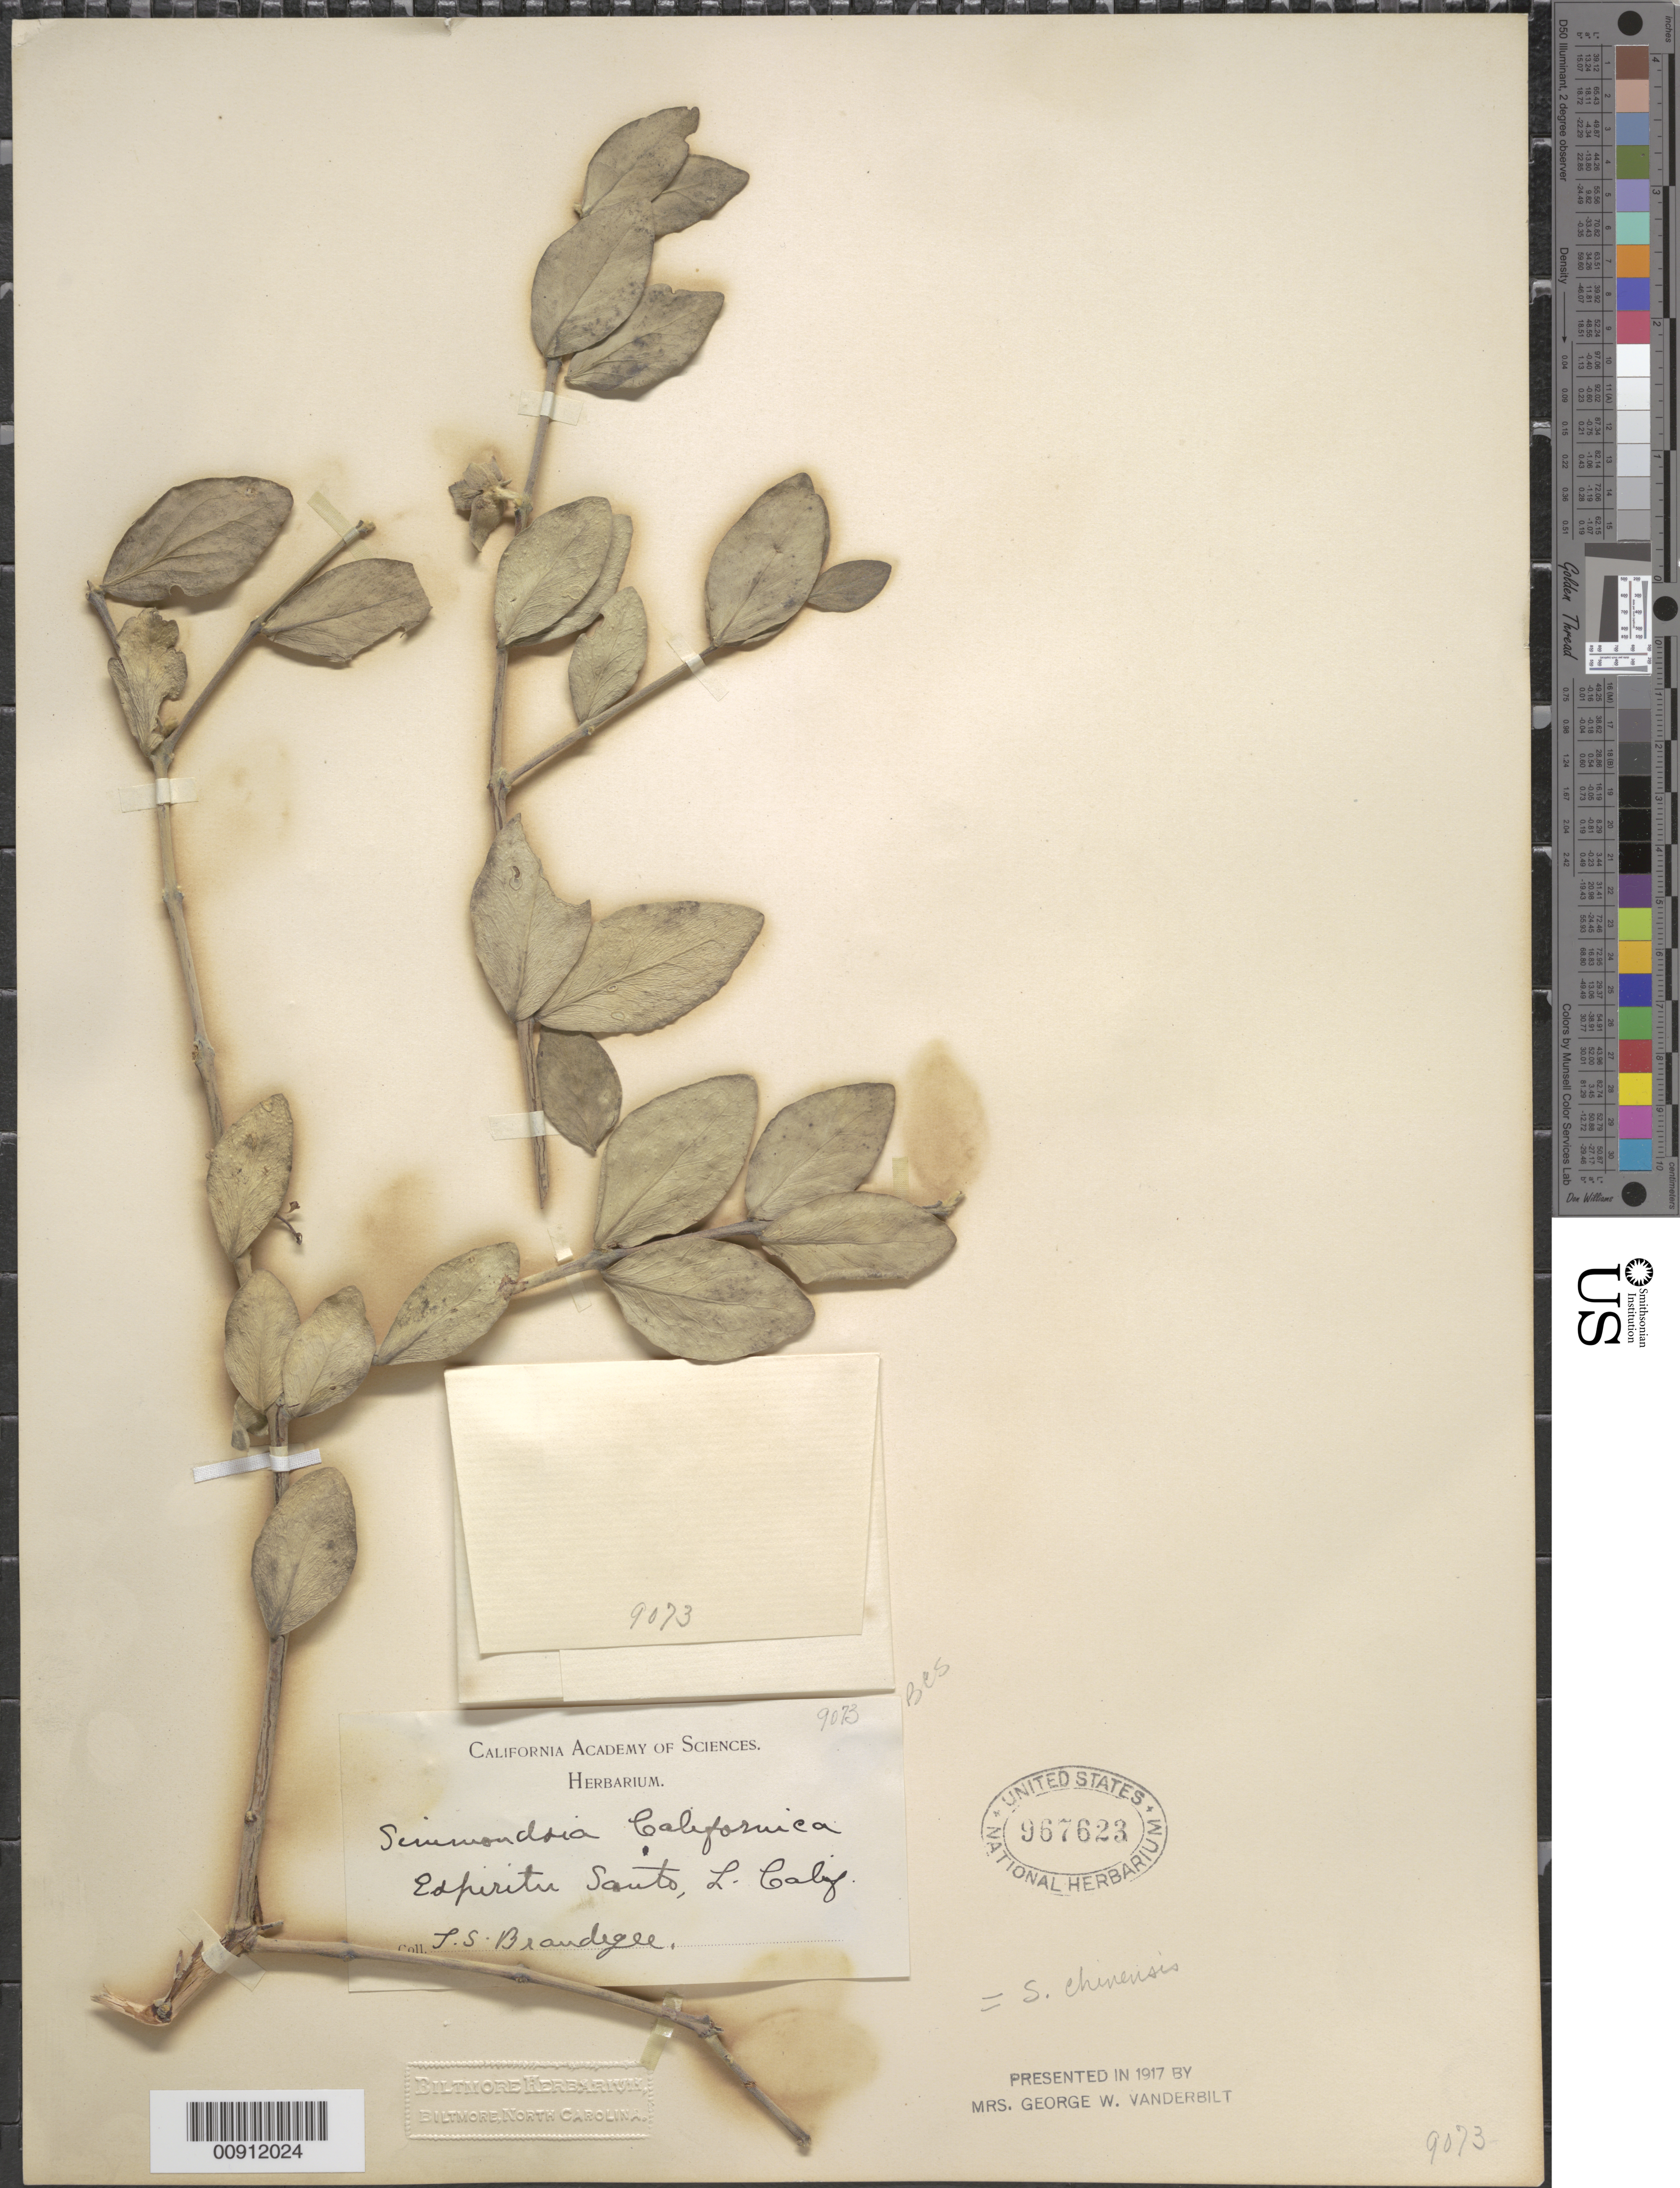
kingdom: Plantae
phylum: Tracheophyta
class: Magnoliopsida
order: Caryophyllales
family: Simmondsiaceae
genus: Simmondsia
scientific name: Simmondsia chinensis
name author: (Link) C.K. Schneid.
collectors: T. S. Brandegee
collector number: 9073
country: Mexico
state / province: Baja California Sur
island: Espiritu Santo I.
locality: Espíritu Santo, Lower California.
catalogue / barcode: US 967623